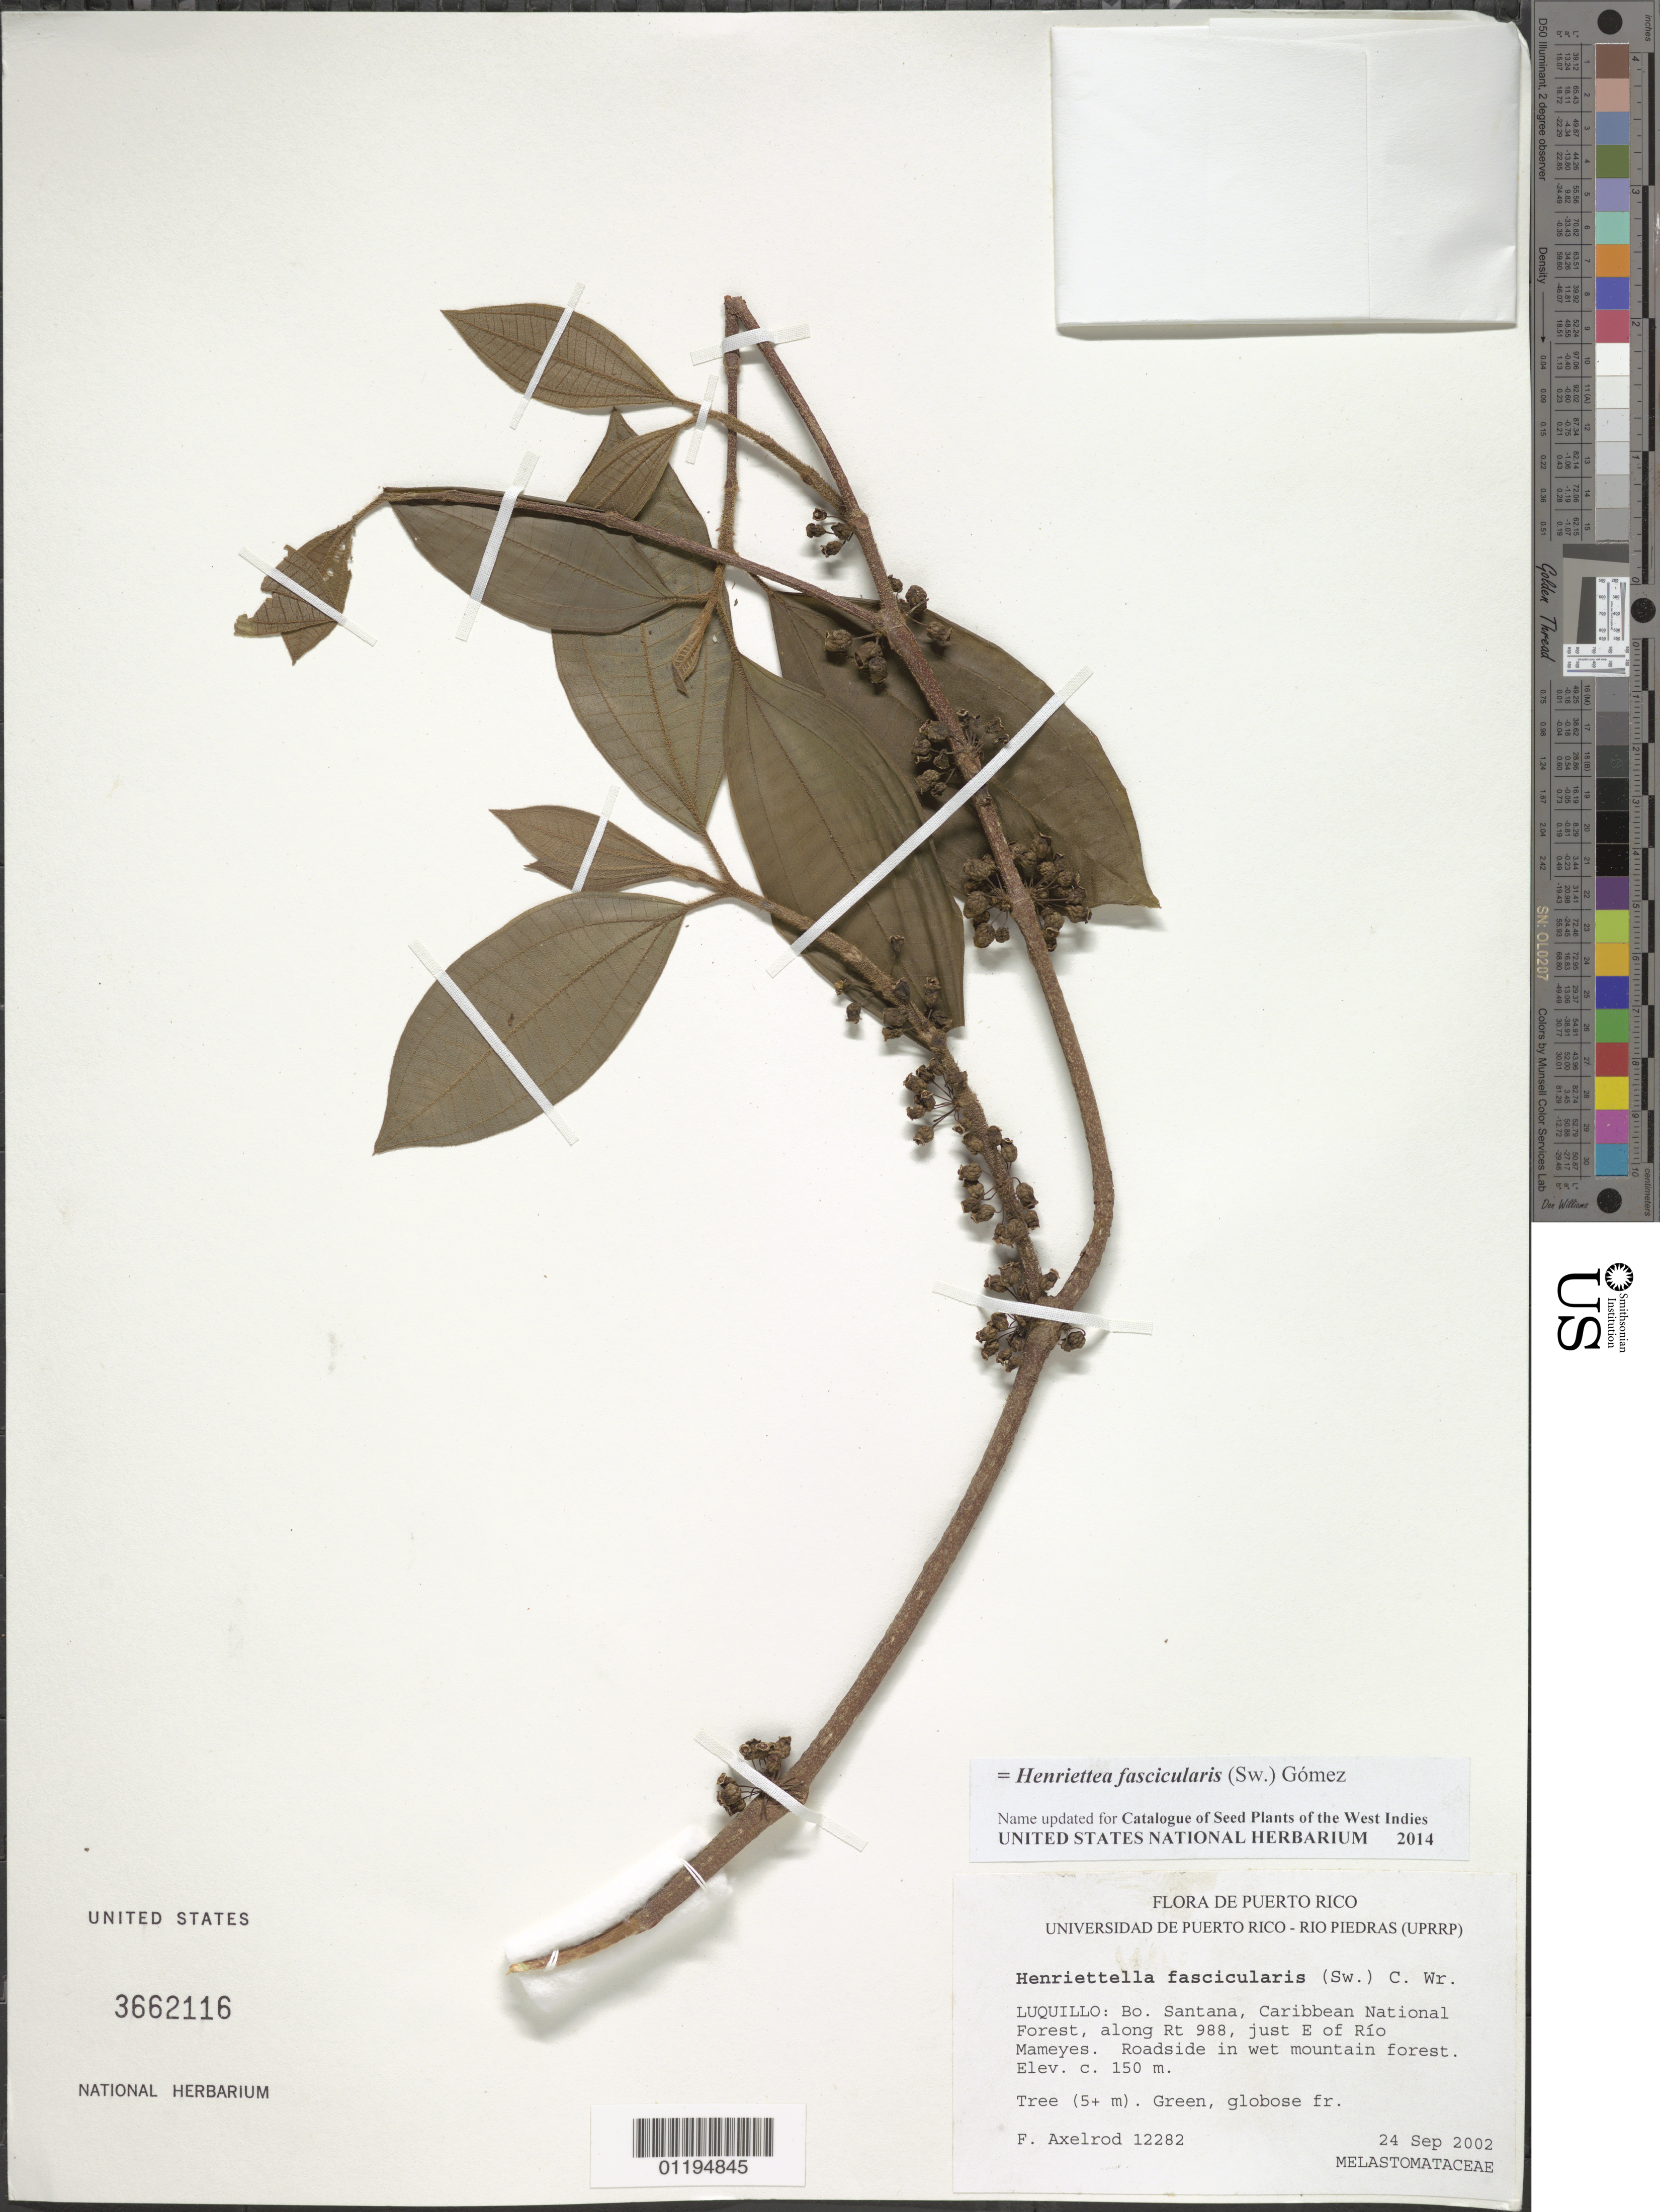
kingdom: Plantae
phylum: Tracheophyta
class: Magnoliopsida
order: Myrtales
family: Melastomataceae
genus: Henriettea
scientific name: Henriettea fascicularis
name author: (Sw.) M. Gómez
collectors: F. S. Axelrod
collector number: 12282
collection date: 2002-09-24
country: Puerto Rico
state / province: Luquillo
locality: Caribbean National Forest along rt 988, just E of Rio Mameyes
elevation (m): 150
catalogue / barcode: US 3662116